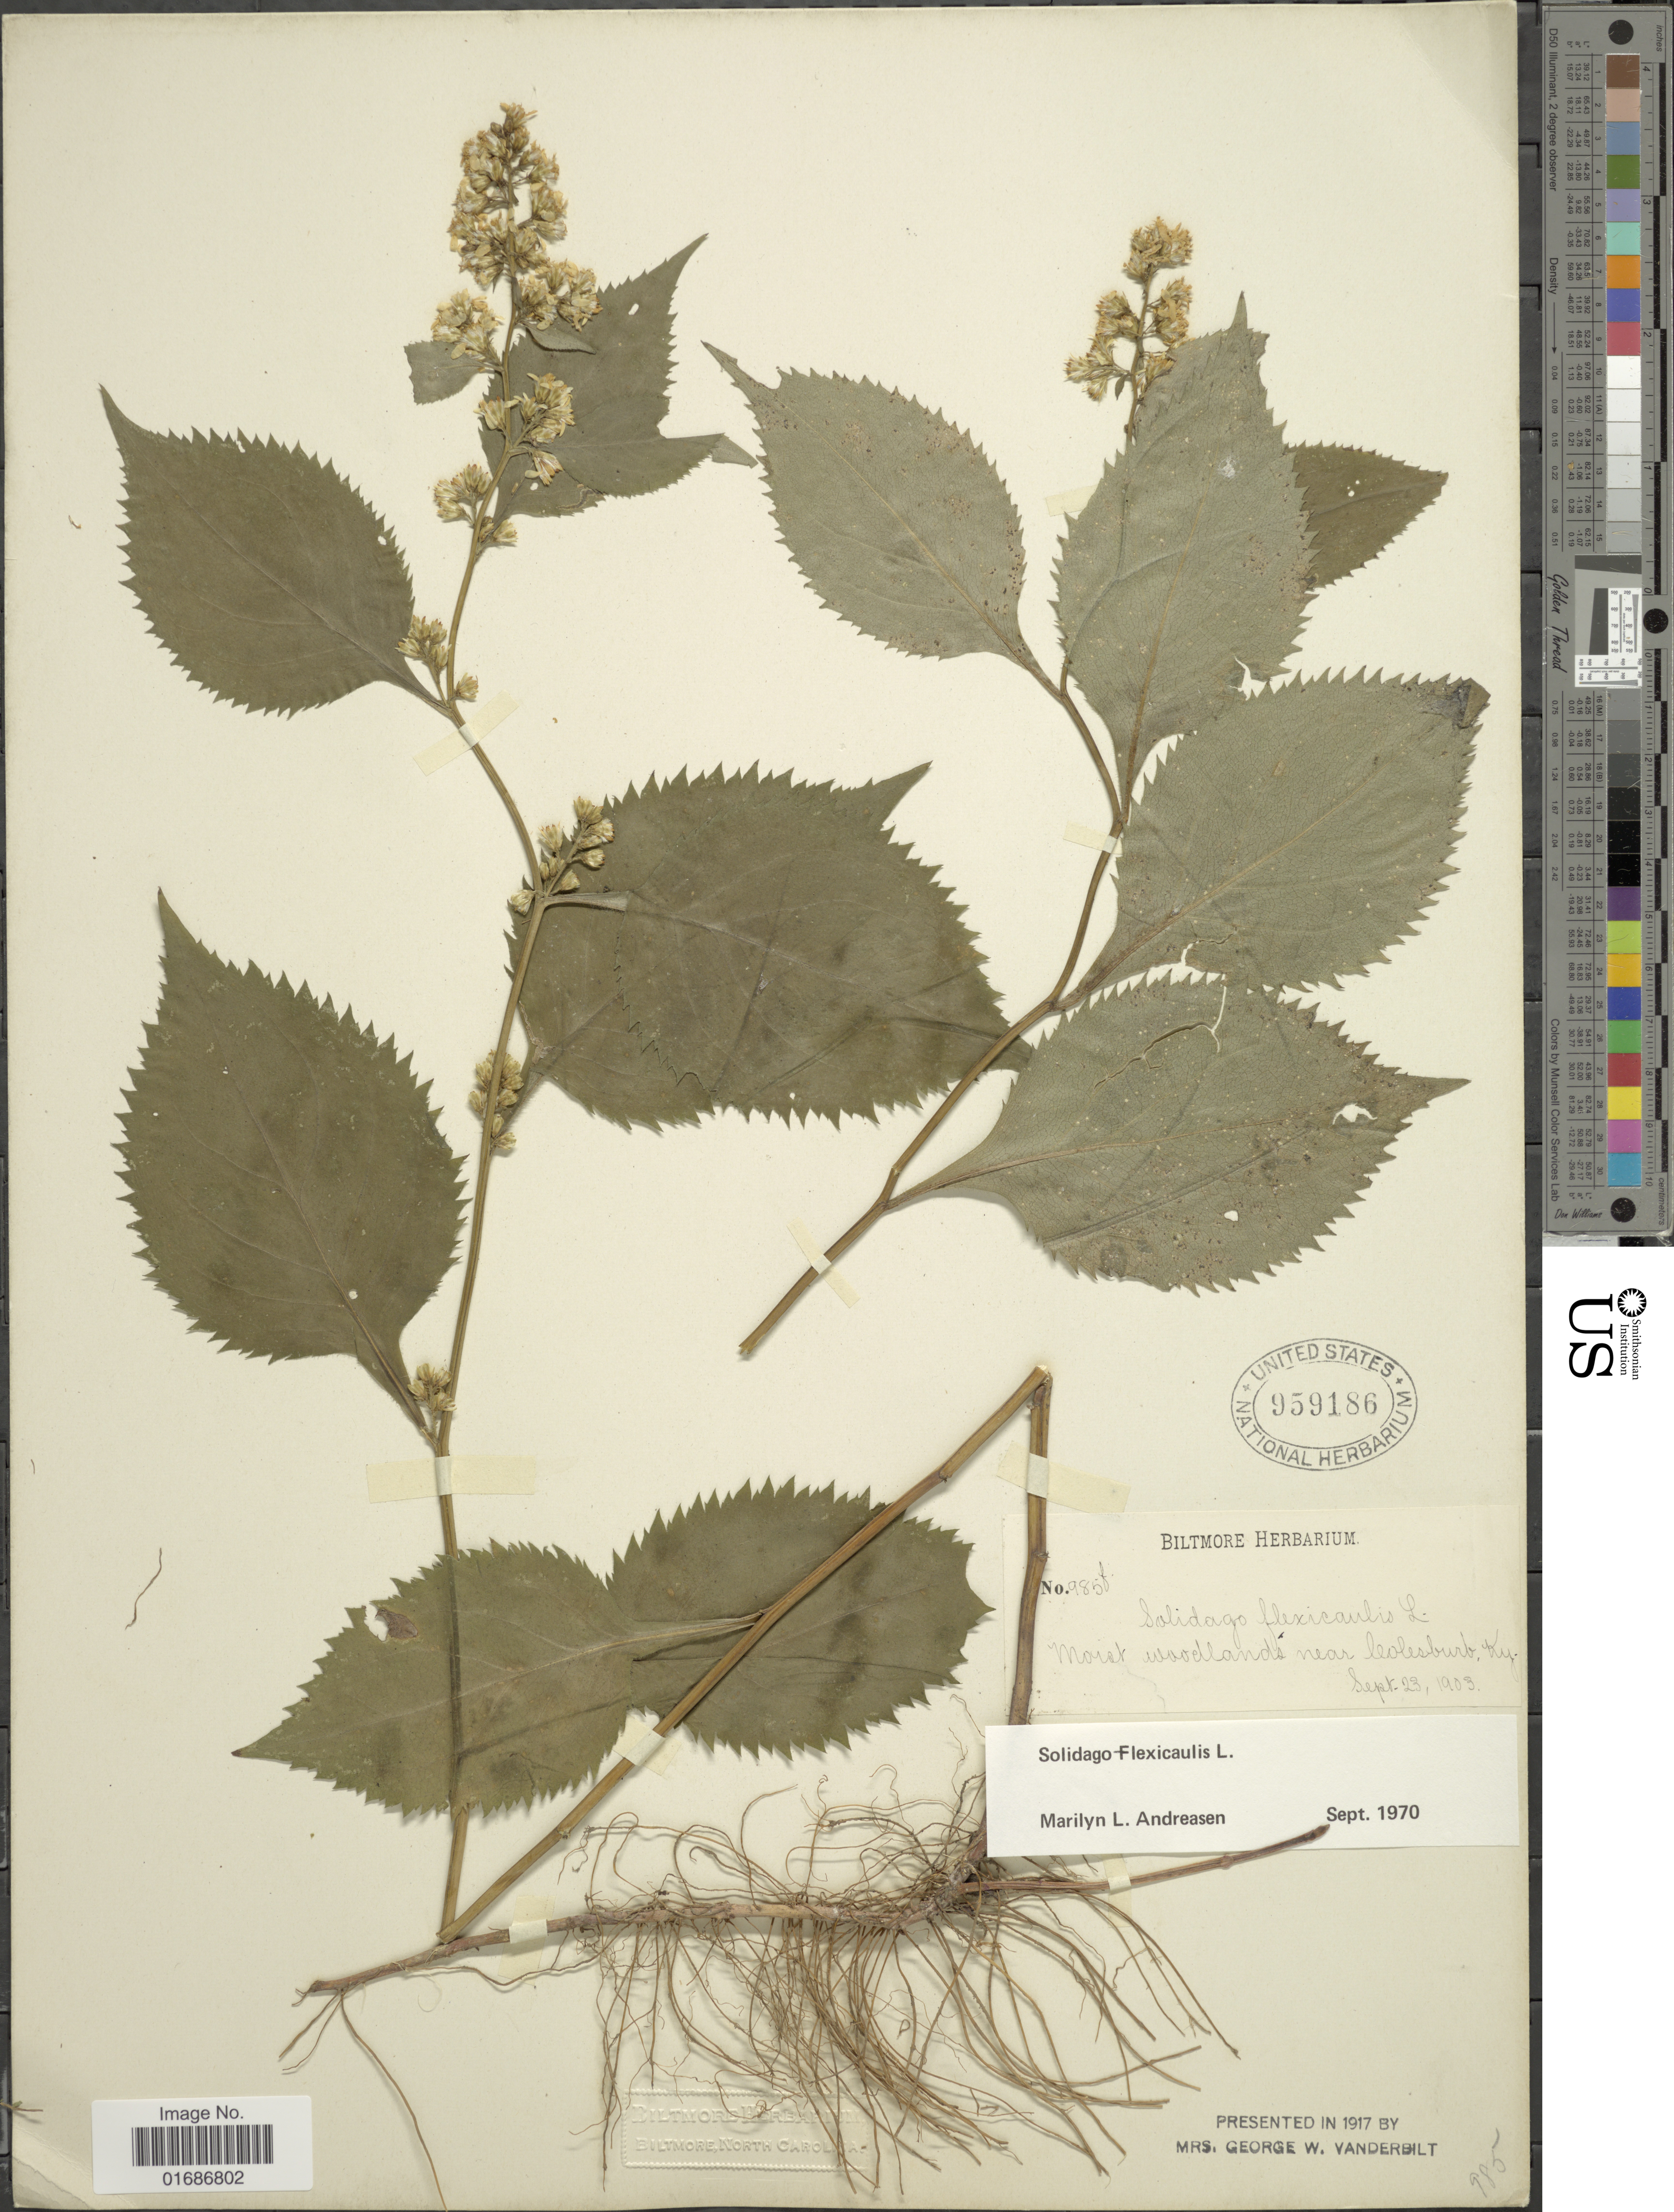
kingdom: Plantae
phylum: Tracheophyta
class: Magnoliopsida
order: Asterales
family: Asteraceae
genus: Solidago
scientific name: Solidago flexicaulis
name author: L.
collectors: ex herb. Biltmore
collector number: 985f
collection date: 1903-09-23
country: United States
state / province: Kentucky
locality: Moist woodland near Colesburg, Ky.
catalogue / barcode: US 959186